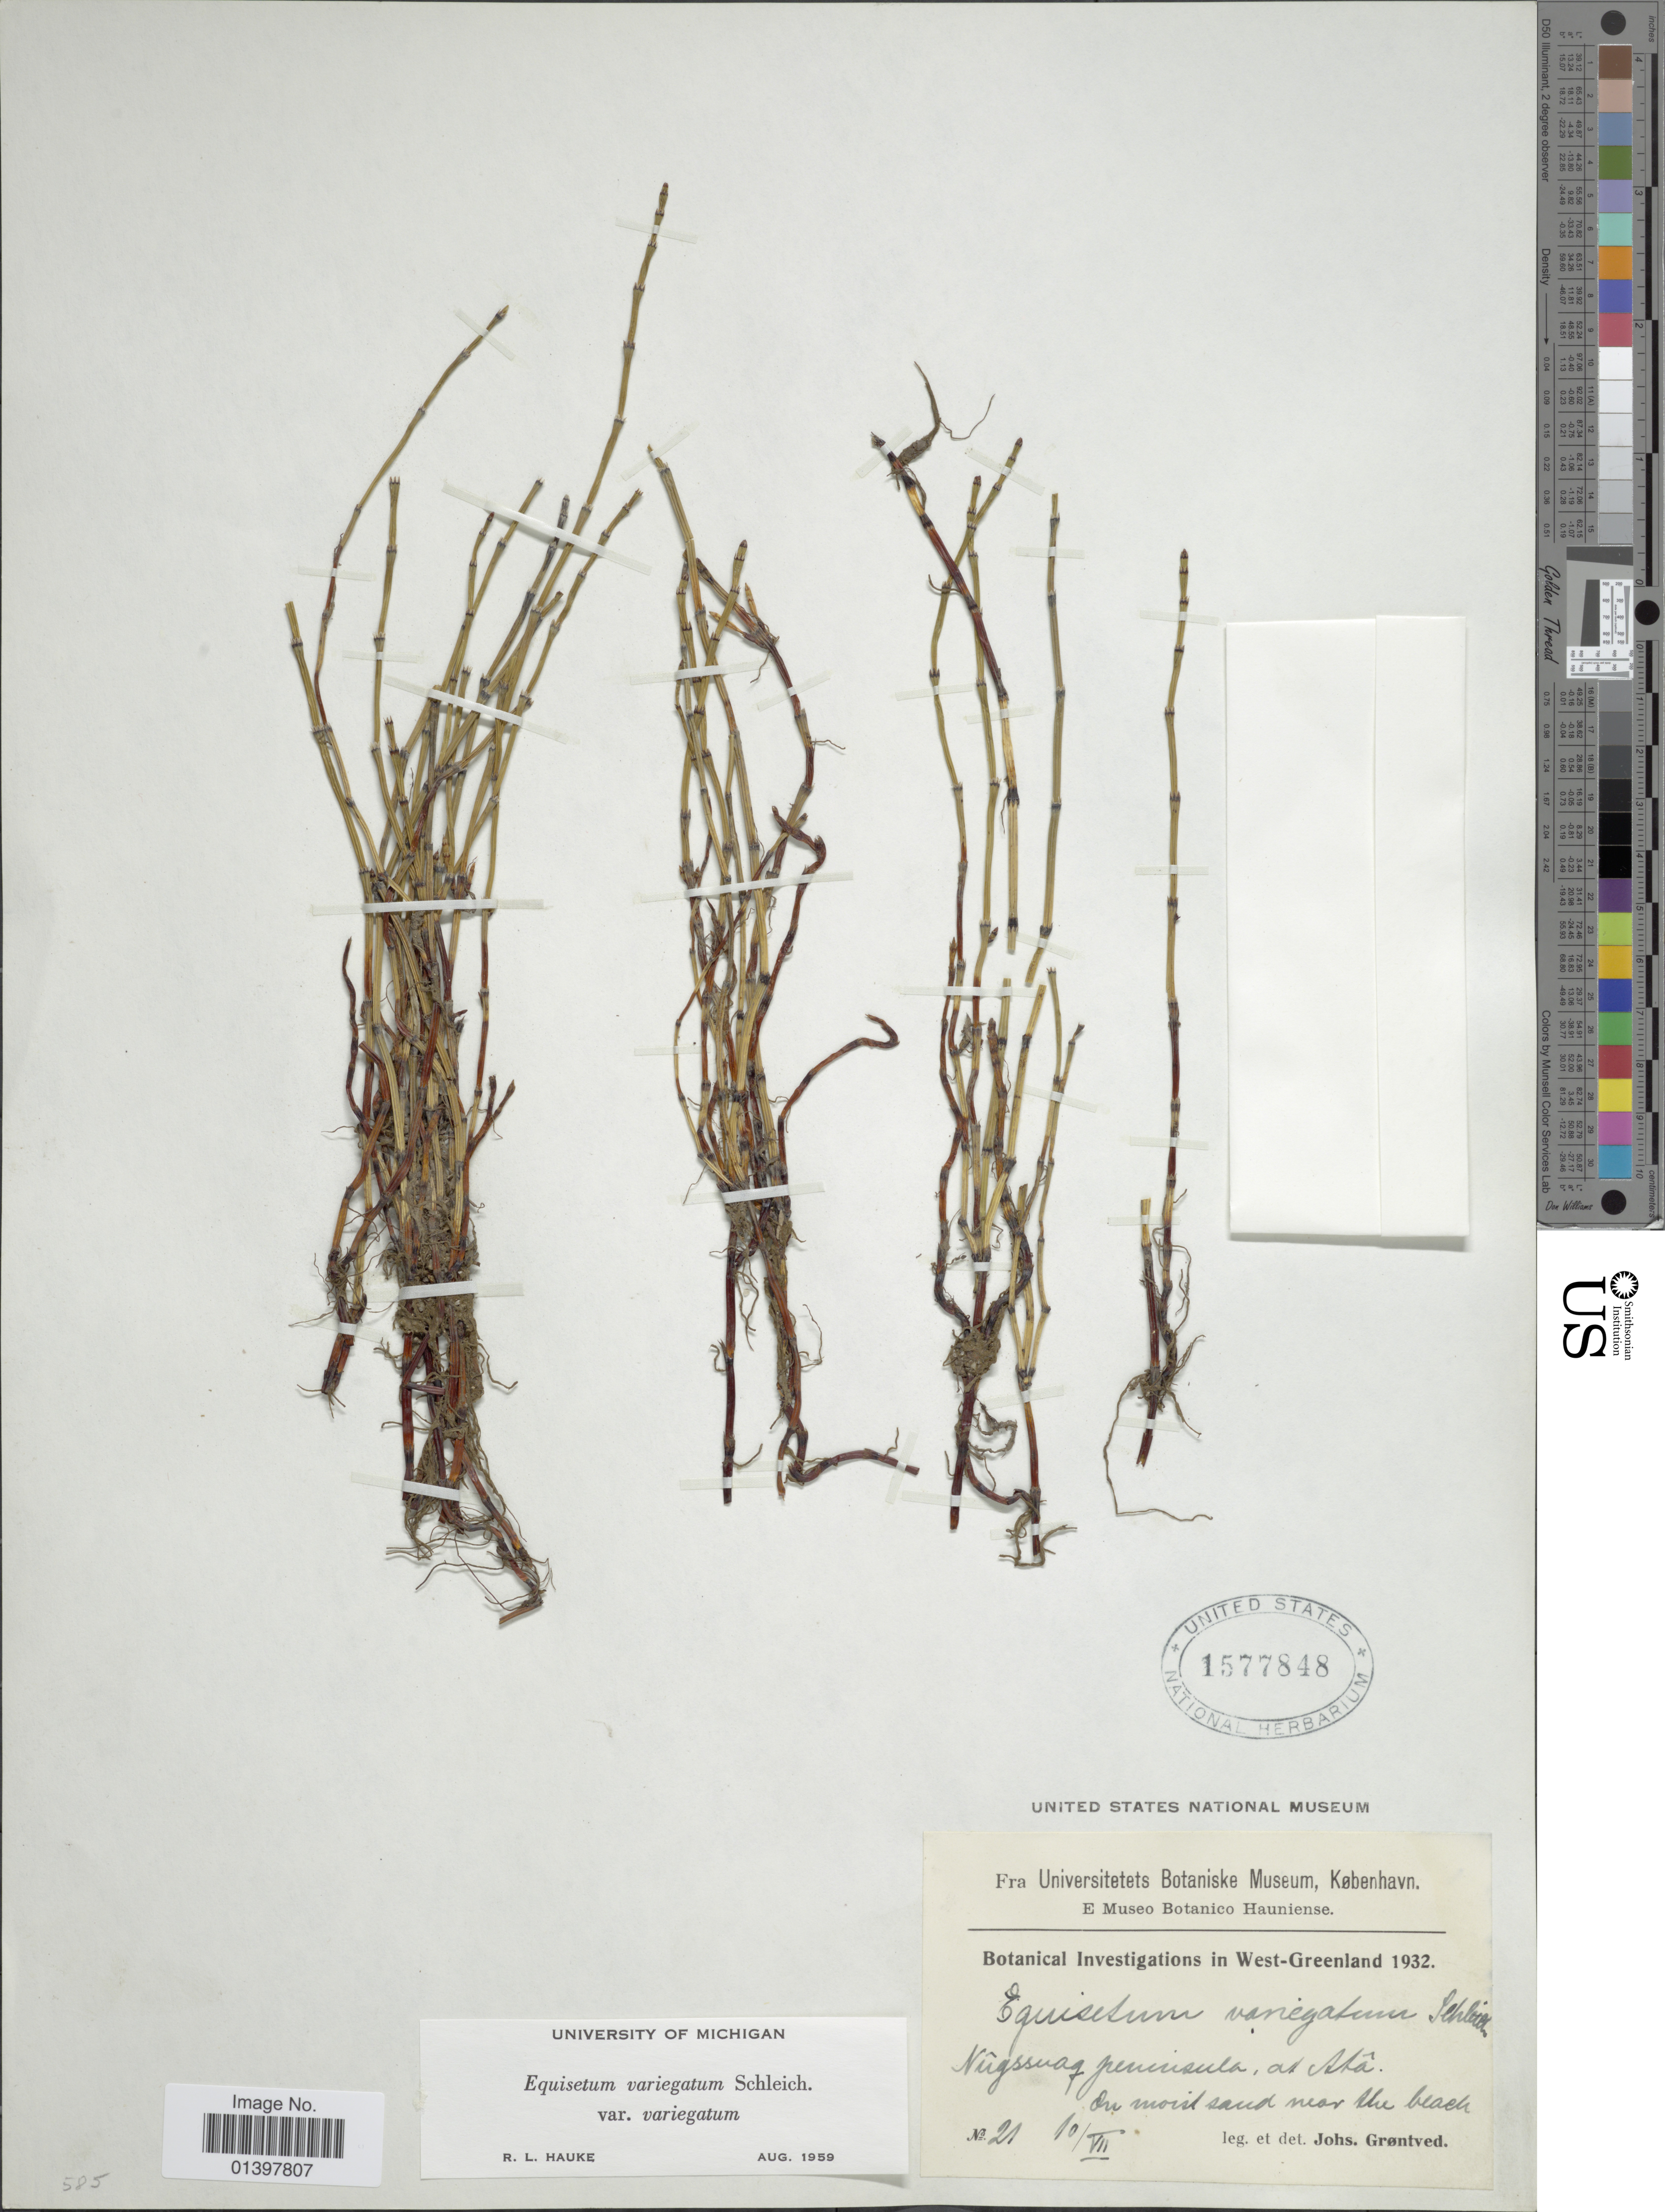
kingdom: Plantae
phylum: Tracheophyta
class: Polypodiopsida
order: Equisetales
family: Equisetaceae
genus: Equisetum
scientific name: Equisetum variegatum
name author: Schleich. ex F. Weber & D. Mohr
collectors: J. Grøntved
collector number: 21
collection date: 1932-07-10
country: Greenland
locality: West-Greenland, Nugssuag Penninsula at Ata, on moist sand near the beach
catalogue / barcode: US 1577848